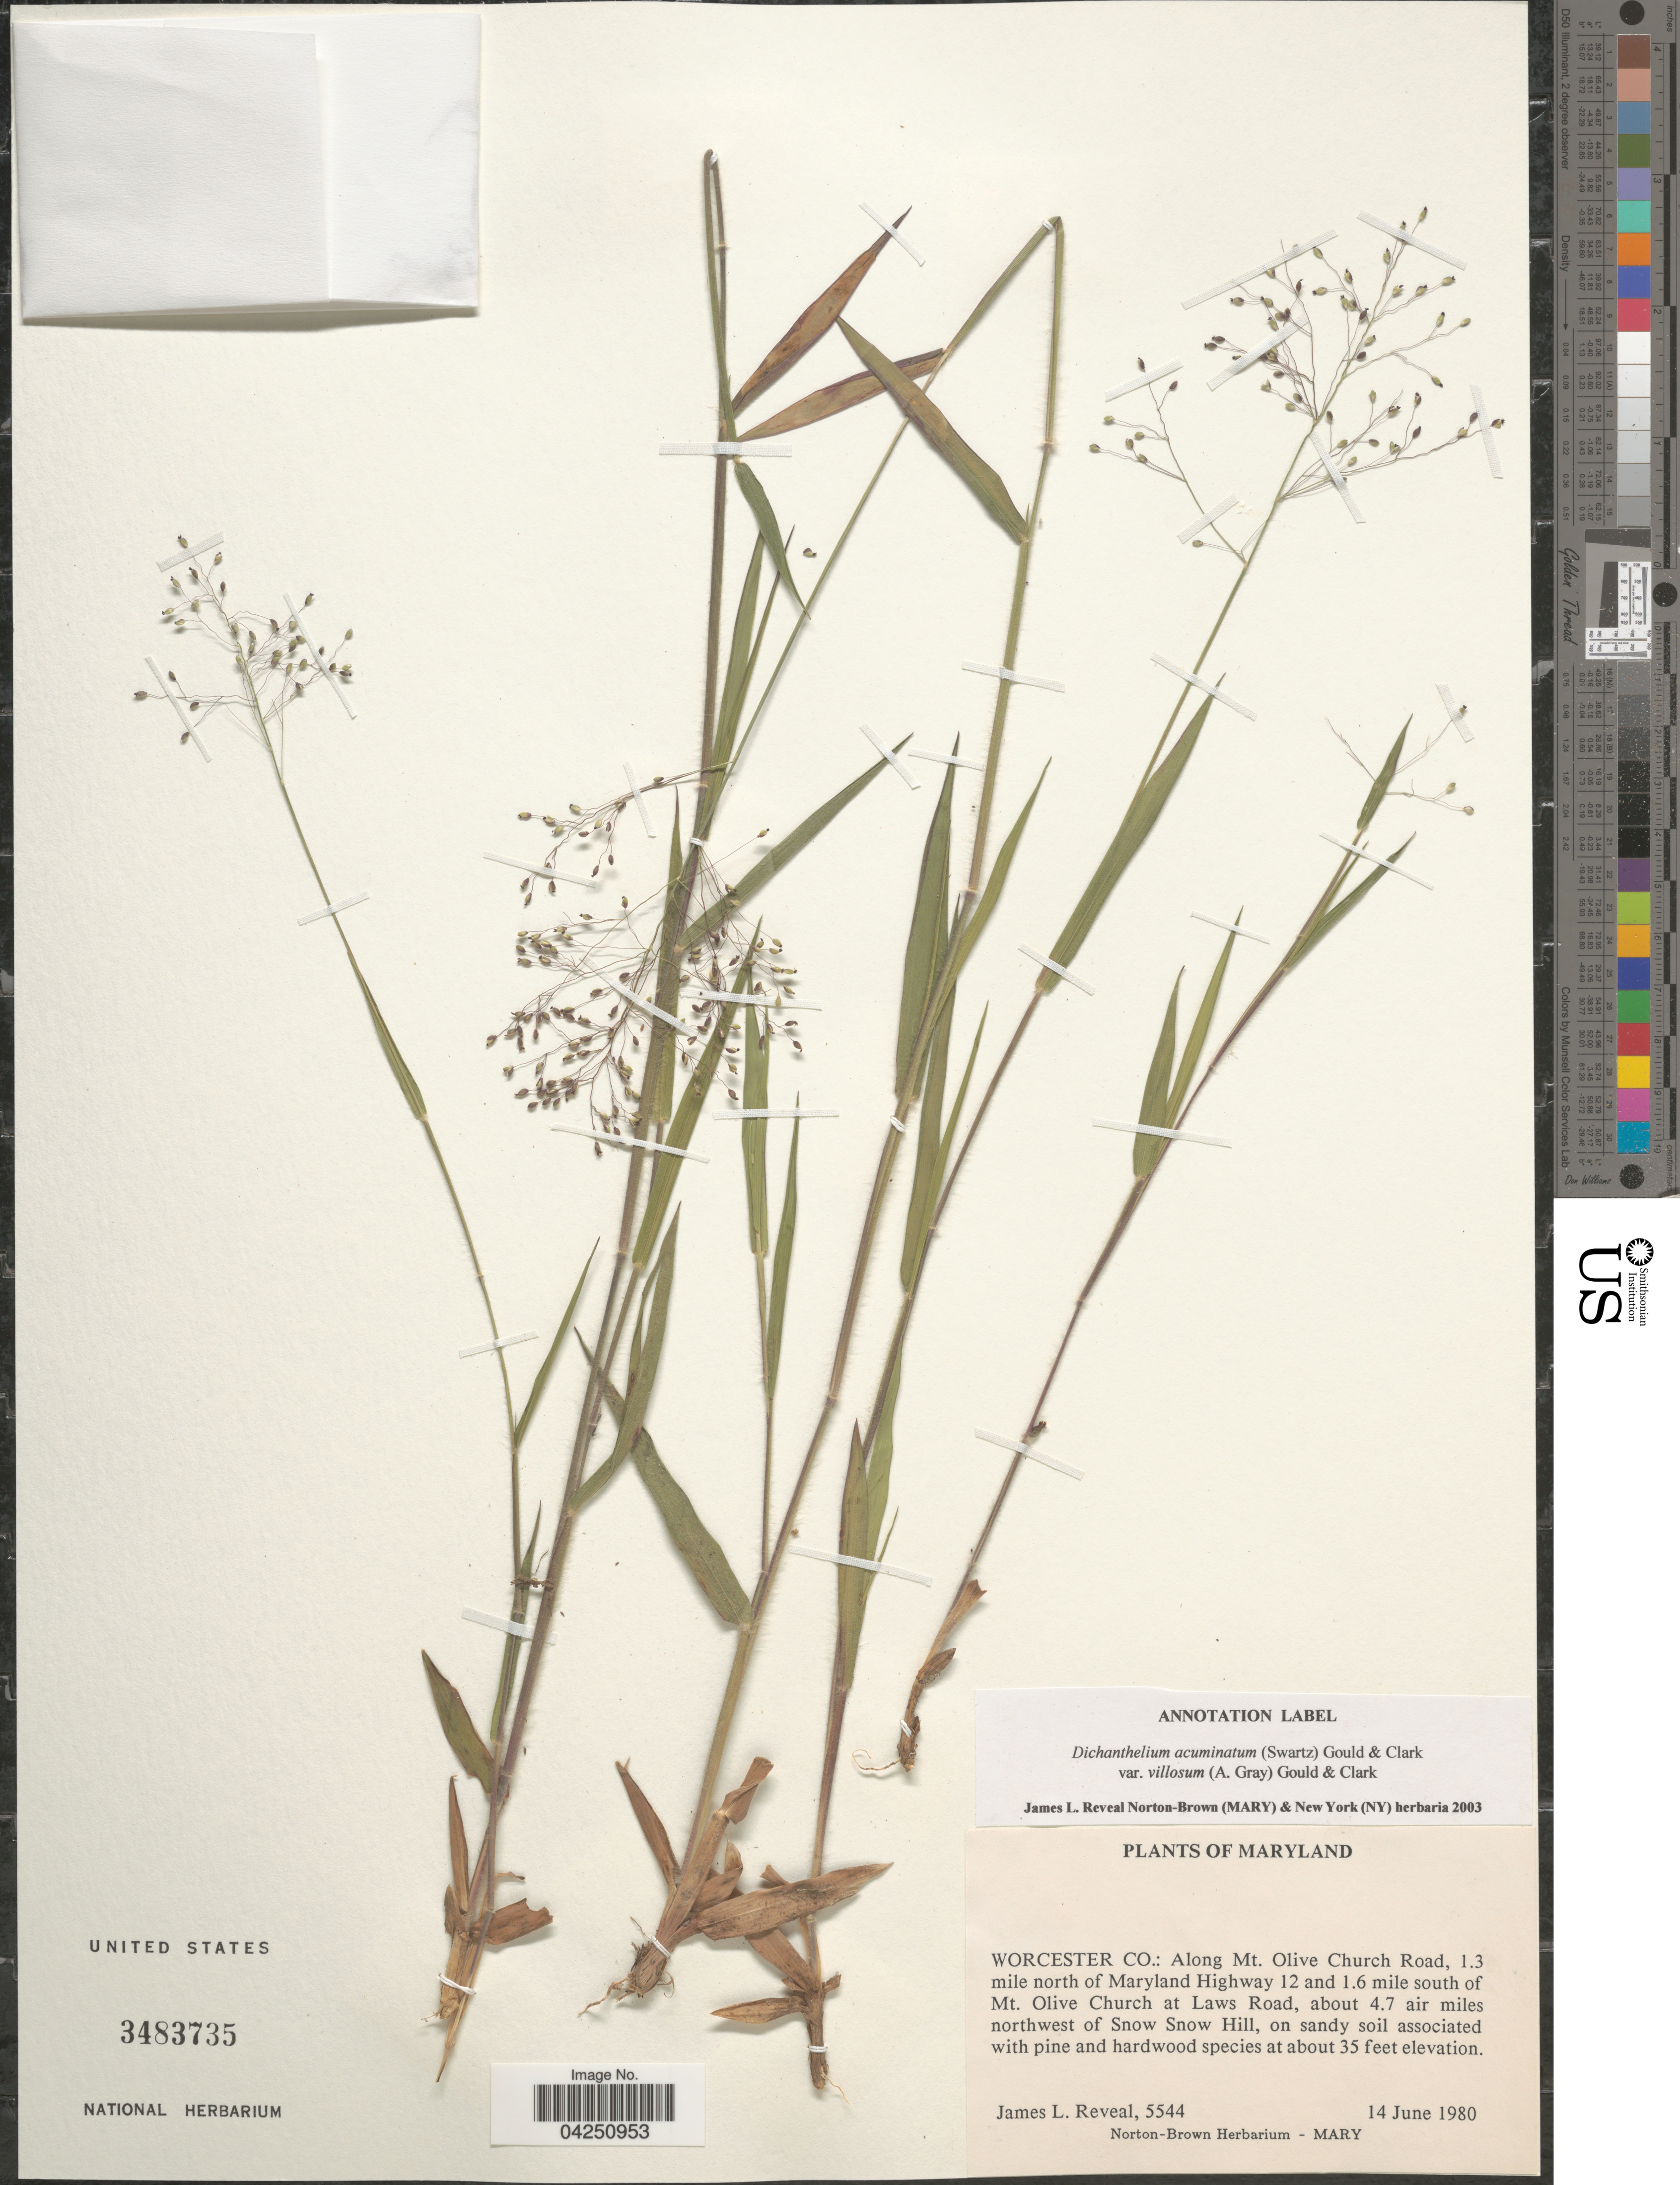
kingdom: Plantae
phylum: Tracheophyta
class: Liliopsida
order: Poales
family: Poaceae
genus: Dichanthelium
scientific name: Dichanthelium acuminatum var. acuminatum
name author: (Sw.) Gould & C.A. Clark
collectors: J. L. Reveal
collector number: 5544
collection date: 1980-06-14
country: United States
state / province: Maryland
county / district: Worcester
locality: Worcester Co.: Along Mt. Olive Church Road, 1.3 mile north of Maryland Highway 12 and 1.6 mile south of Mt. Olive Church at Laws Road, about 4.7 air miles northwest of Snow Hill.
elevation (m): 11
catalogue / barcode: US 3483735